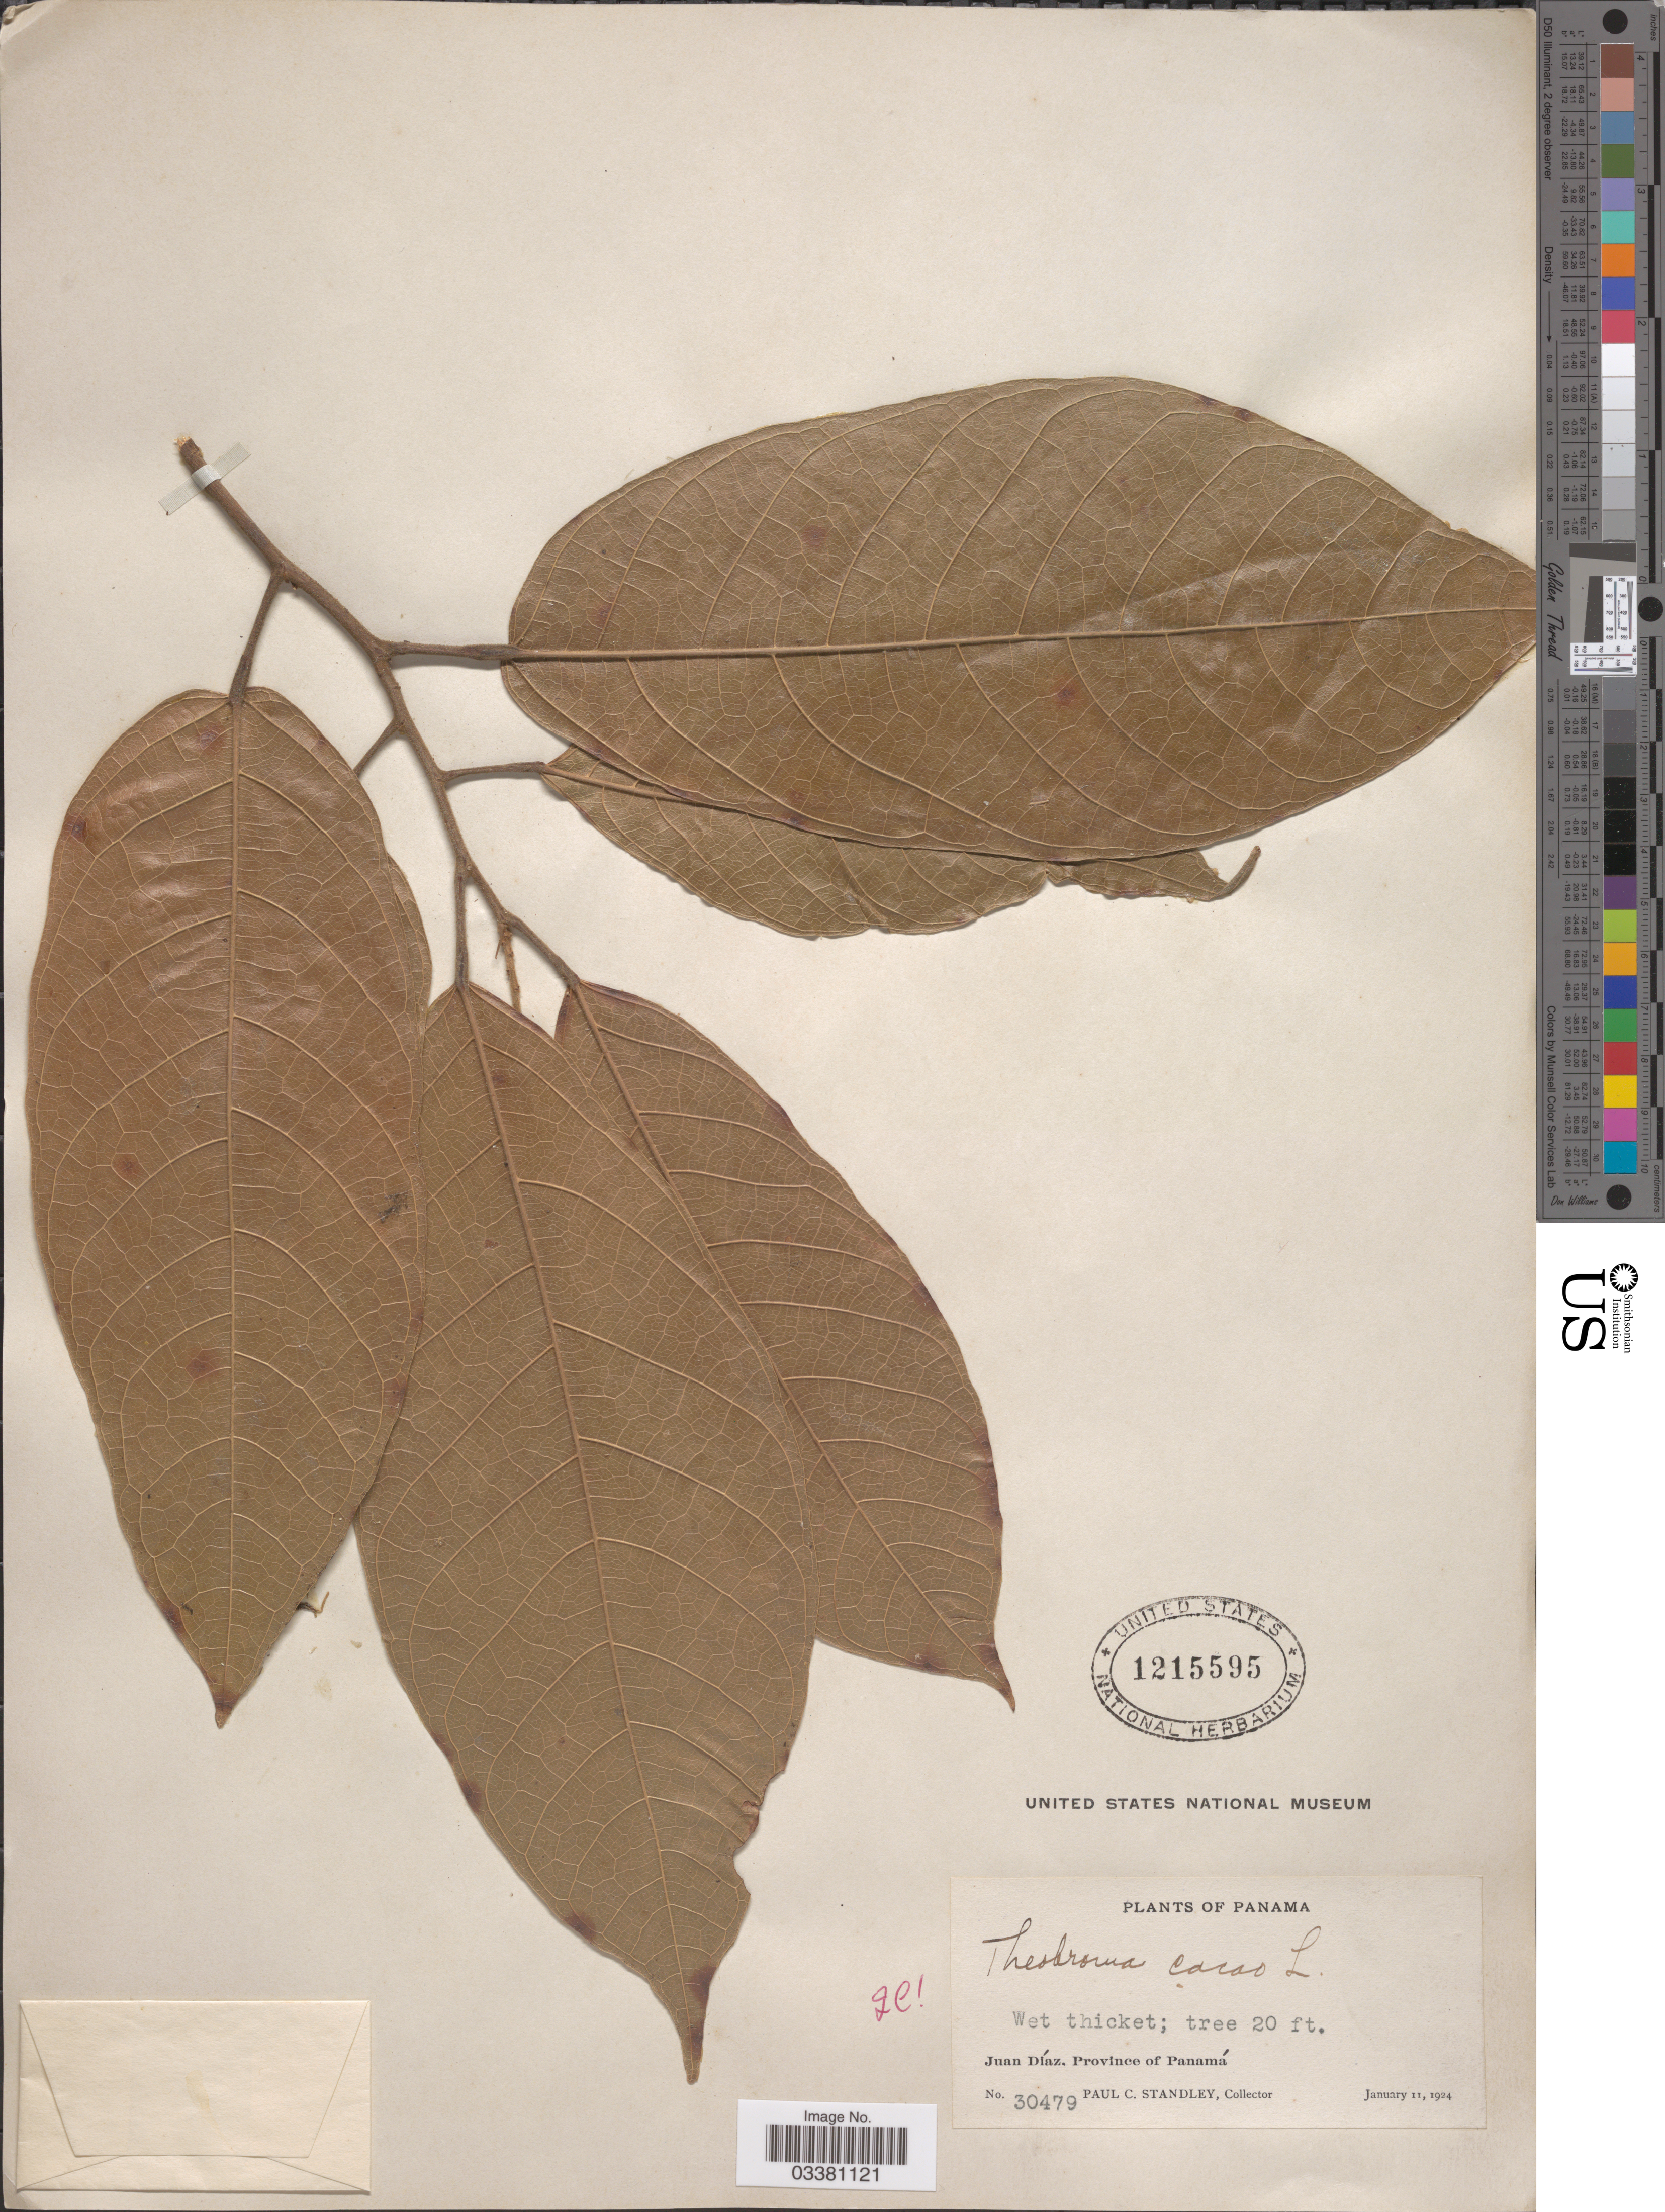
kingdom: Plantae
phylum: Tracheophyta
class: Magnoliopsida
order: Malvales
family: Malvaceae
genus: Theobroma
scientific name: Theobroma cacao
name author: L.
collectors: P. C. Standley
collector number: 30479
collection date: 1924-01-11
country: Panama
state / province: Panamá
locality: Juan Díaz.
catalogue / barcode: US 1215595